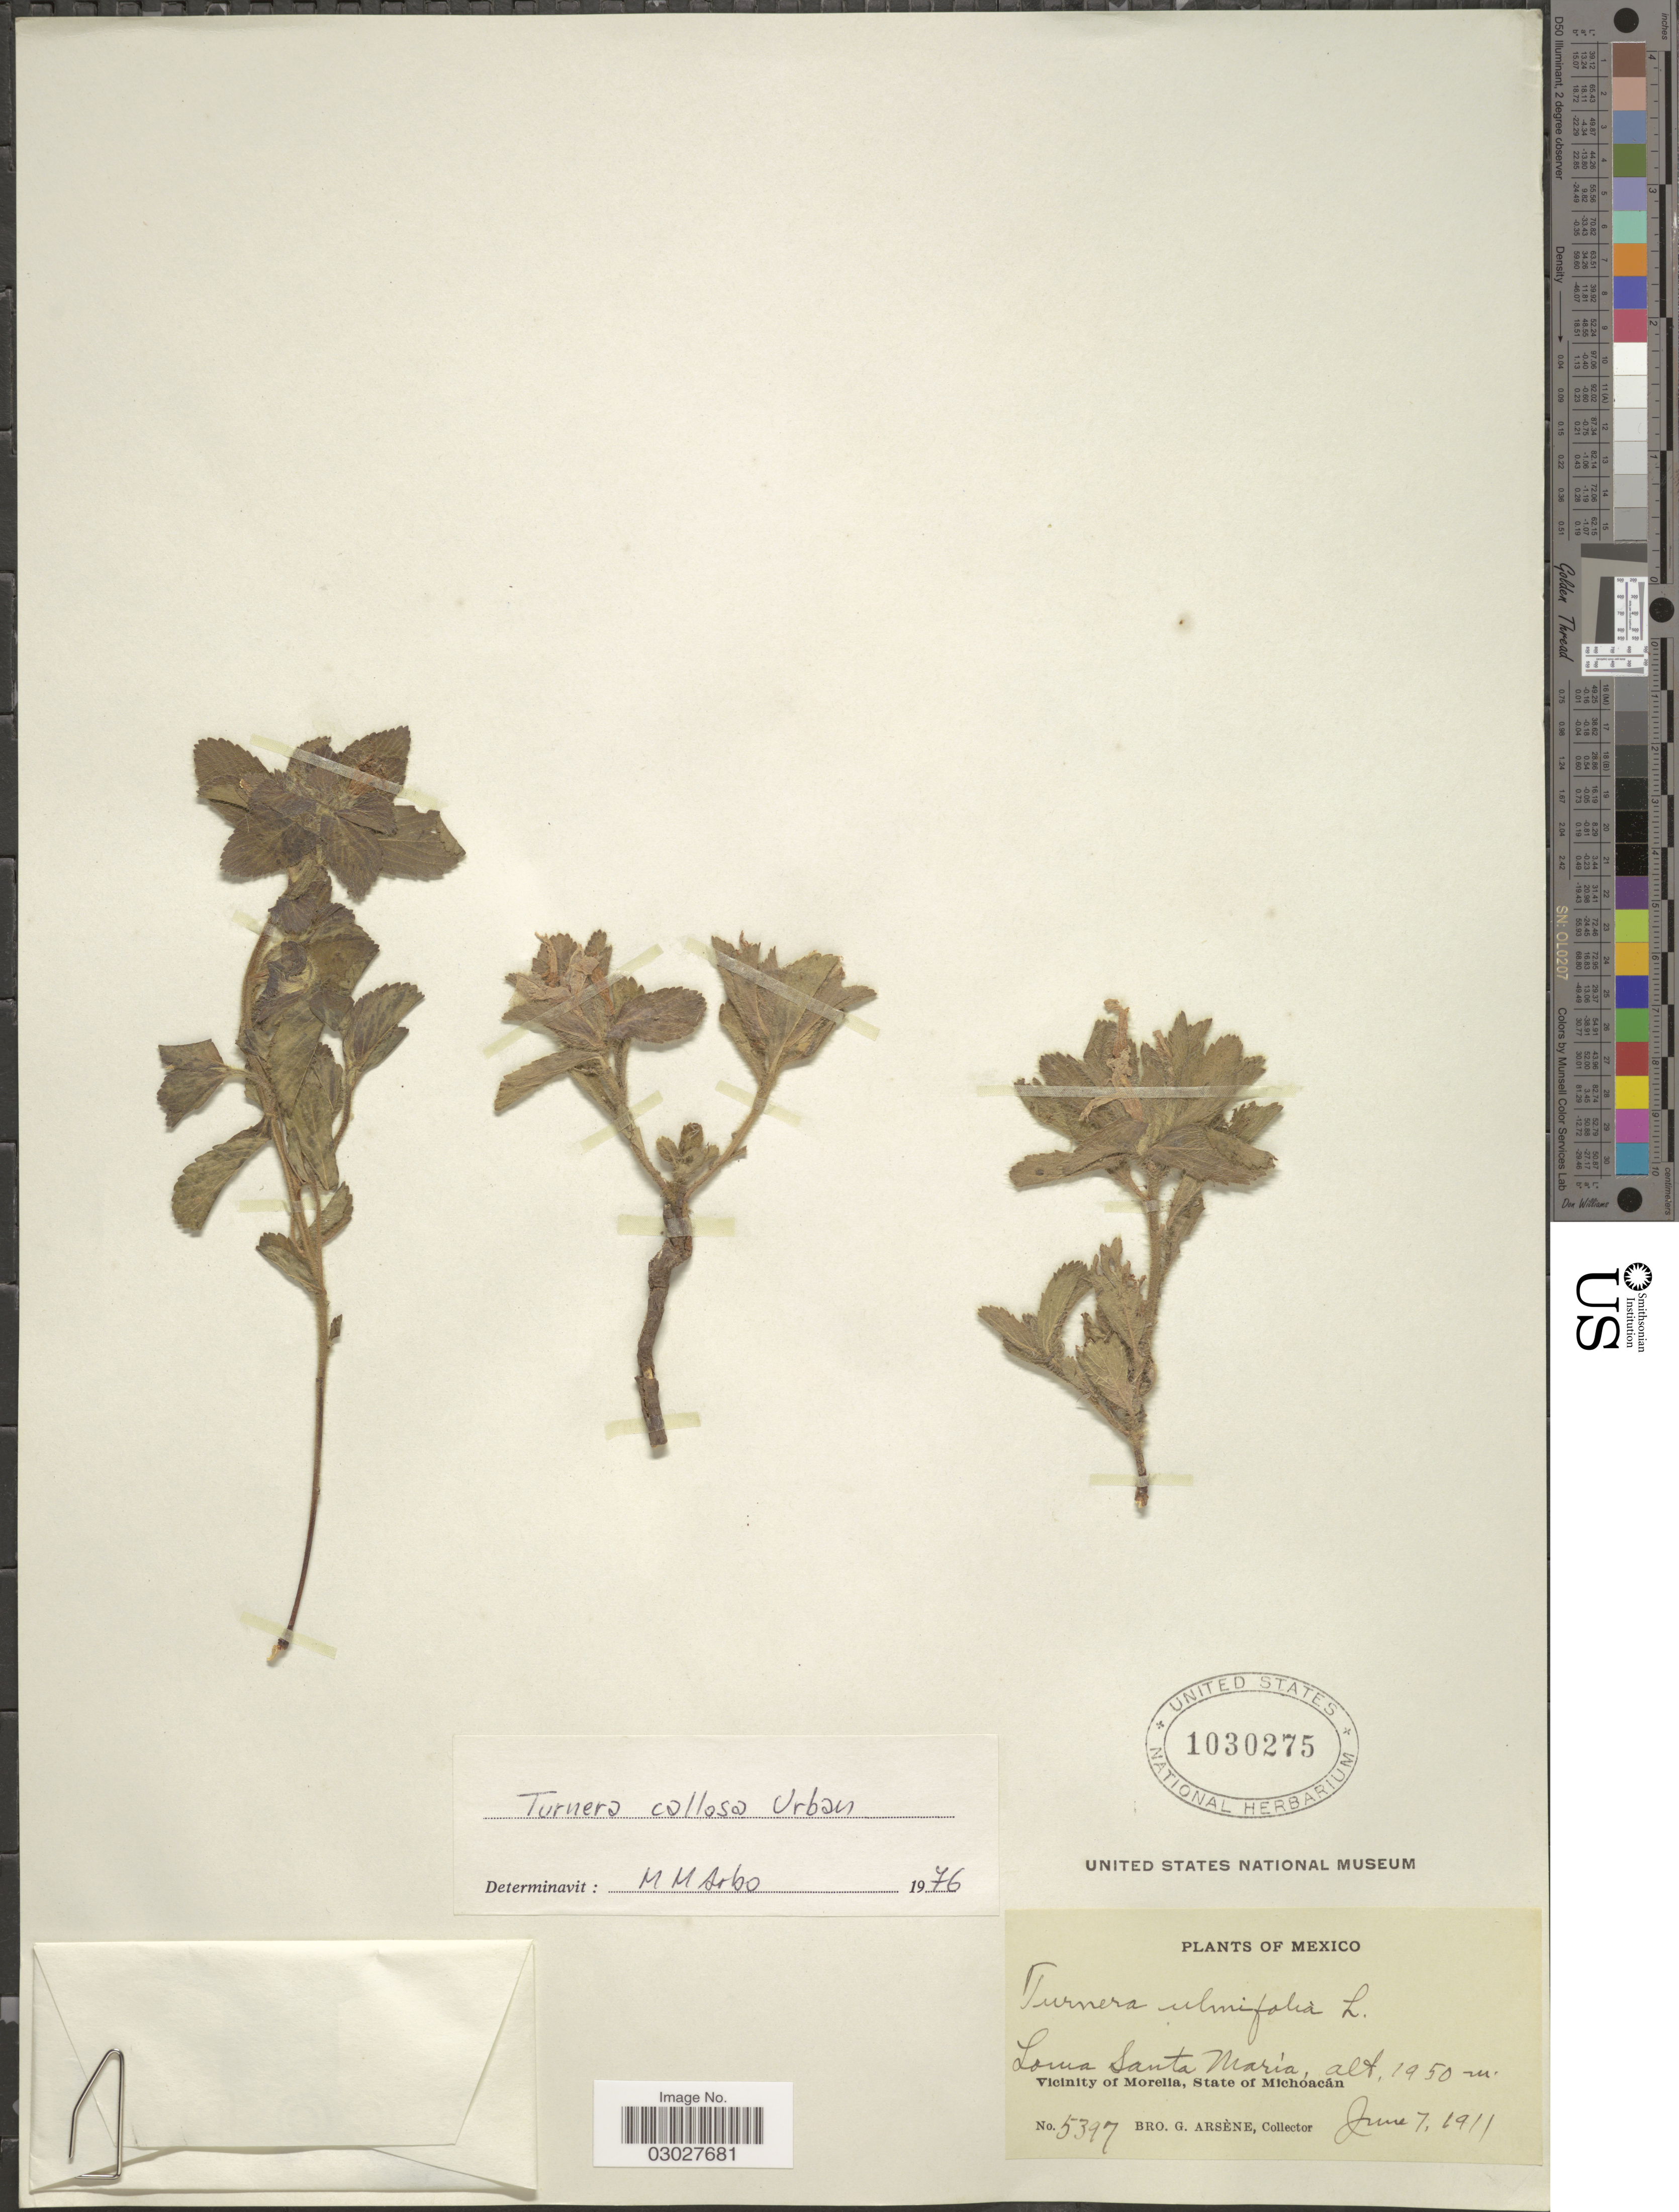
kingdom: Plantae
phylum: Tracheophyta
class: Magnoliopsida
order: Malpighiales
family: Turneraceae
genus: Turnera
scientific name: Turnera callosa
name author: Urb.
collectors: Bro. G. Arsène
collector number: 5397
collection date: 1911-06-07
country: Mexico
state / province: Michoacán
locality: Loma Santa María. Vicinity of Morelia.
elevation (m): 1950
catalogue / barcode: US 1030275